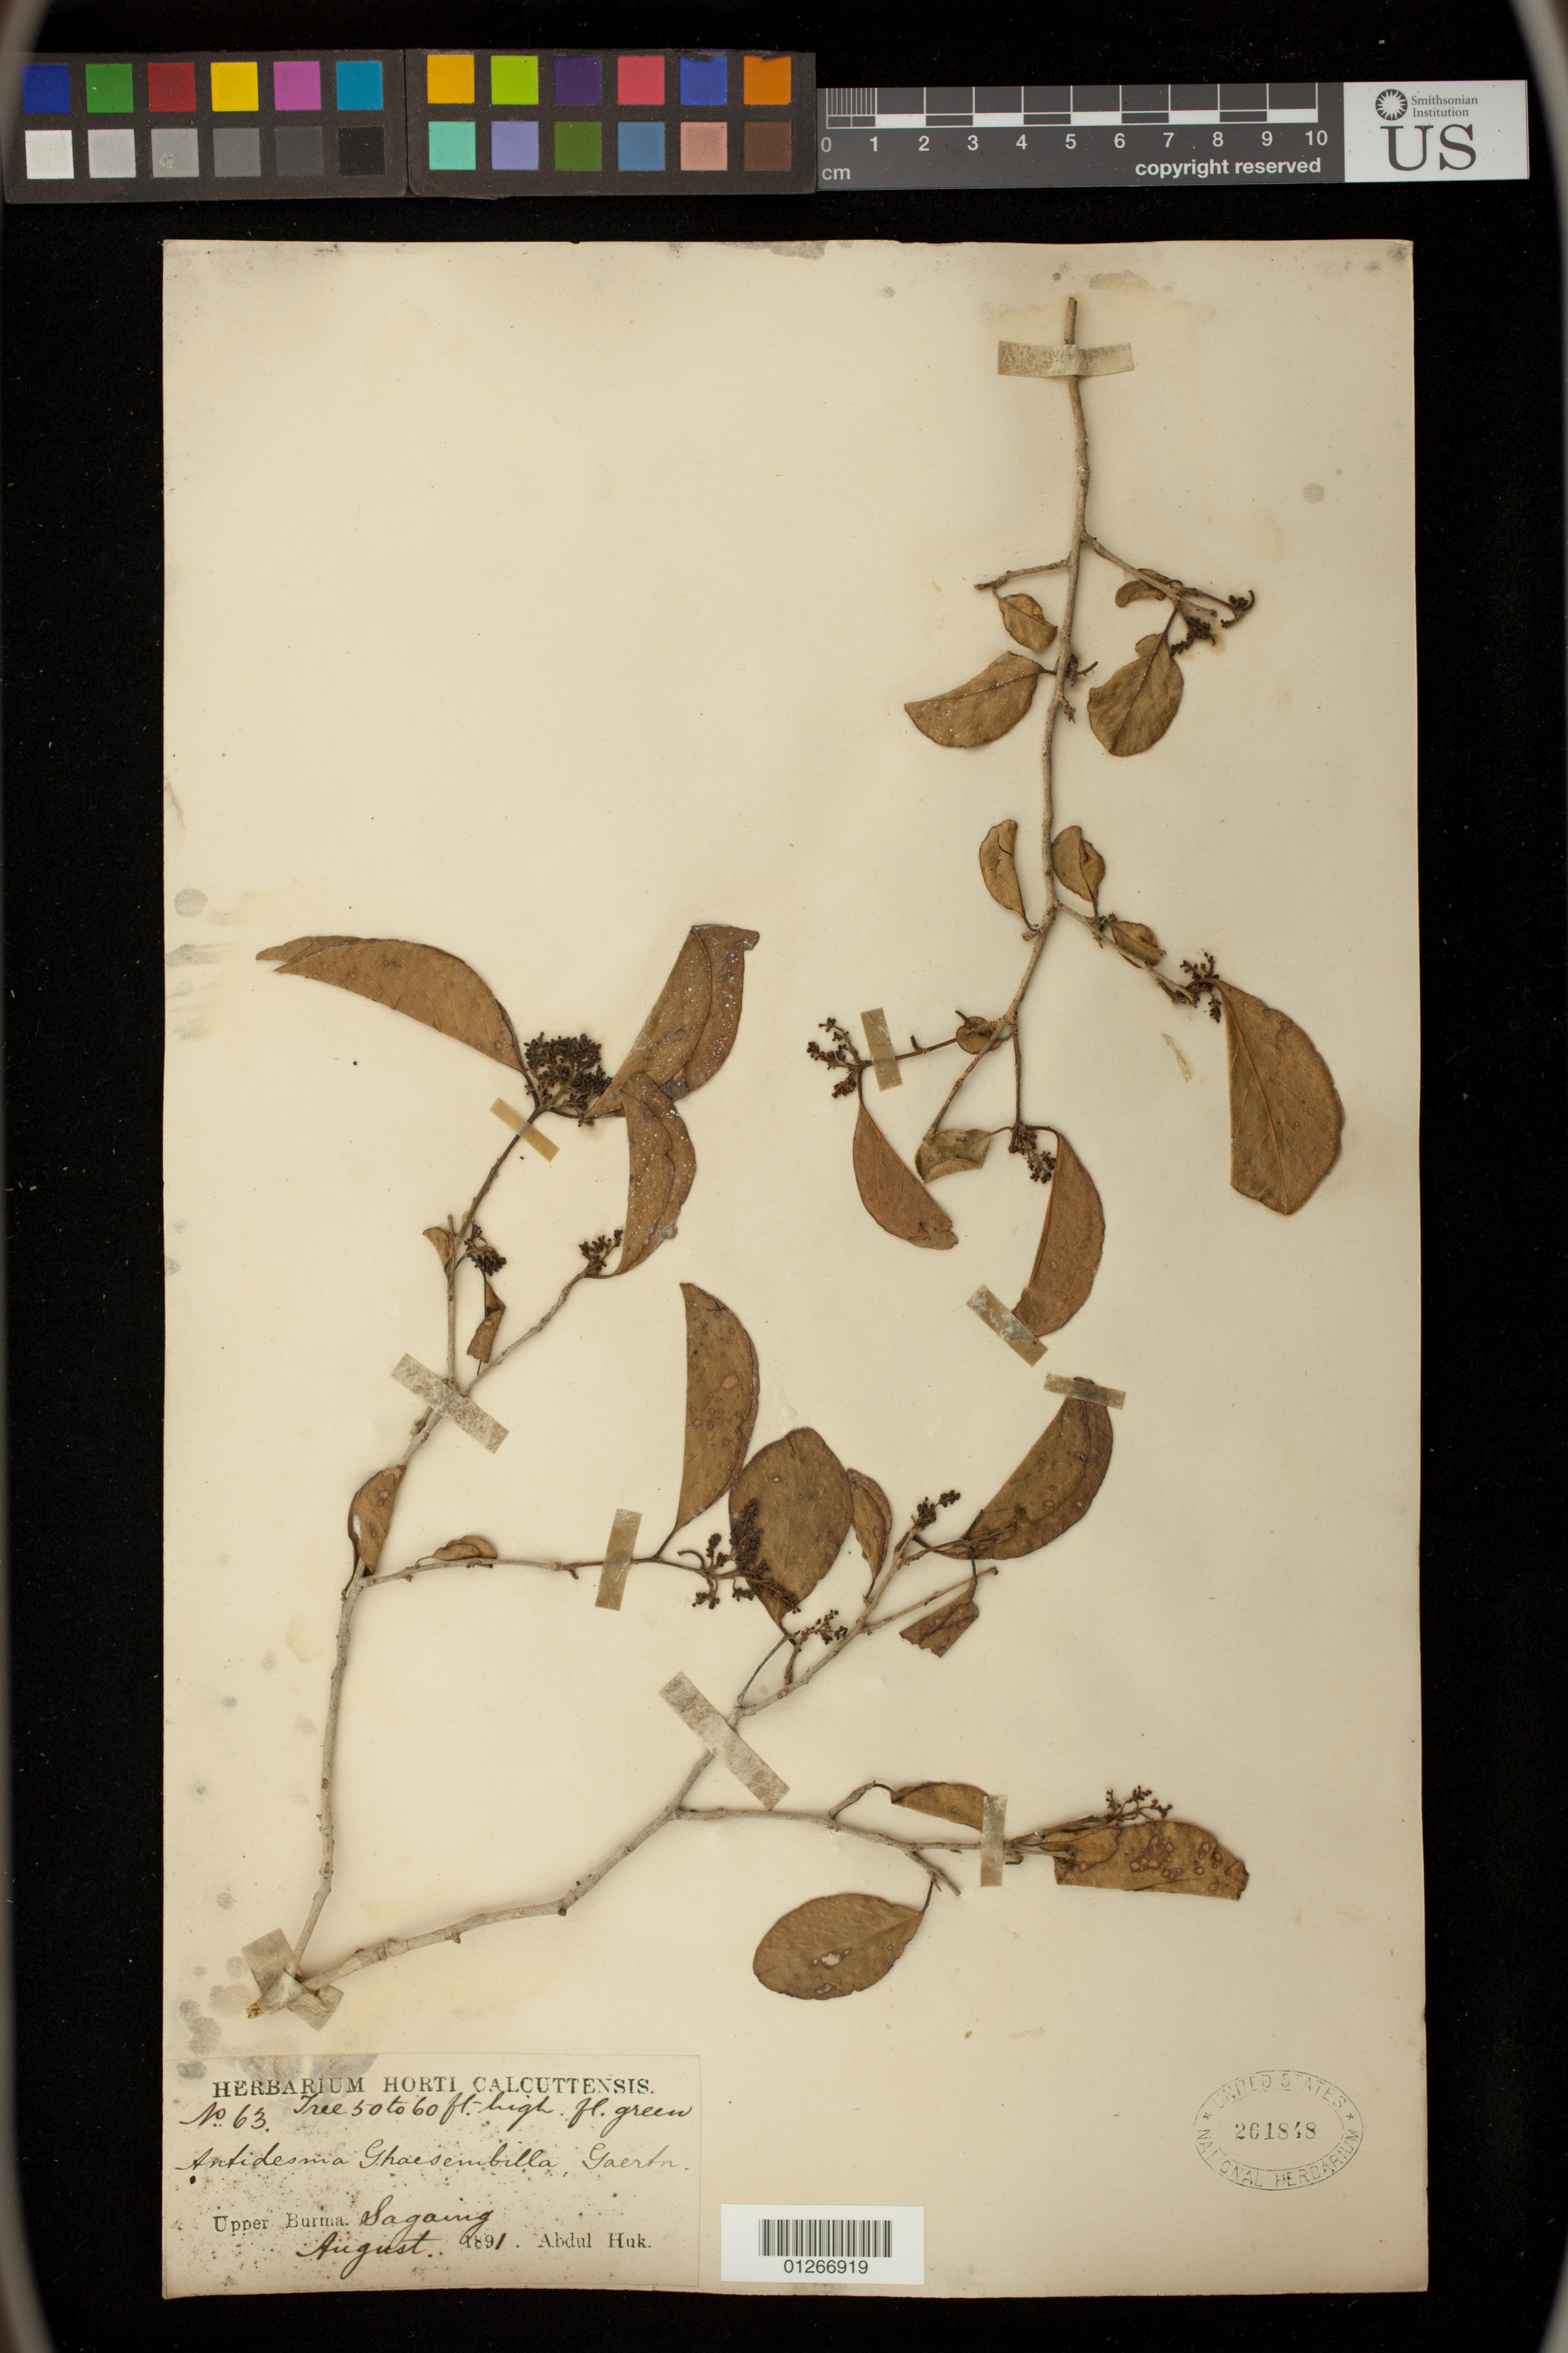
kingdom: Plantae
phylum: Tracheophyta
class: Magnoliopsida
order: Malpighiales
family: Phyllanthaceae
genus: Antidesma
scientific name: Antidesma ghaesembilla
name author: Gaertn.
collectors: A. Huk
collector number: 63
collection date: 1891-08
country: Myanmar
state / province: Sagaing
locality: Upper Burma, Sagaing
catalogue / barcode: US 261848